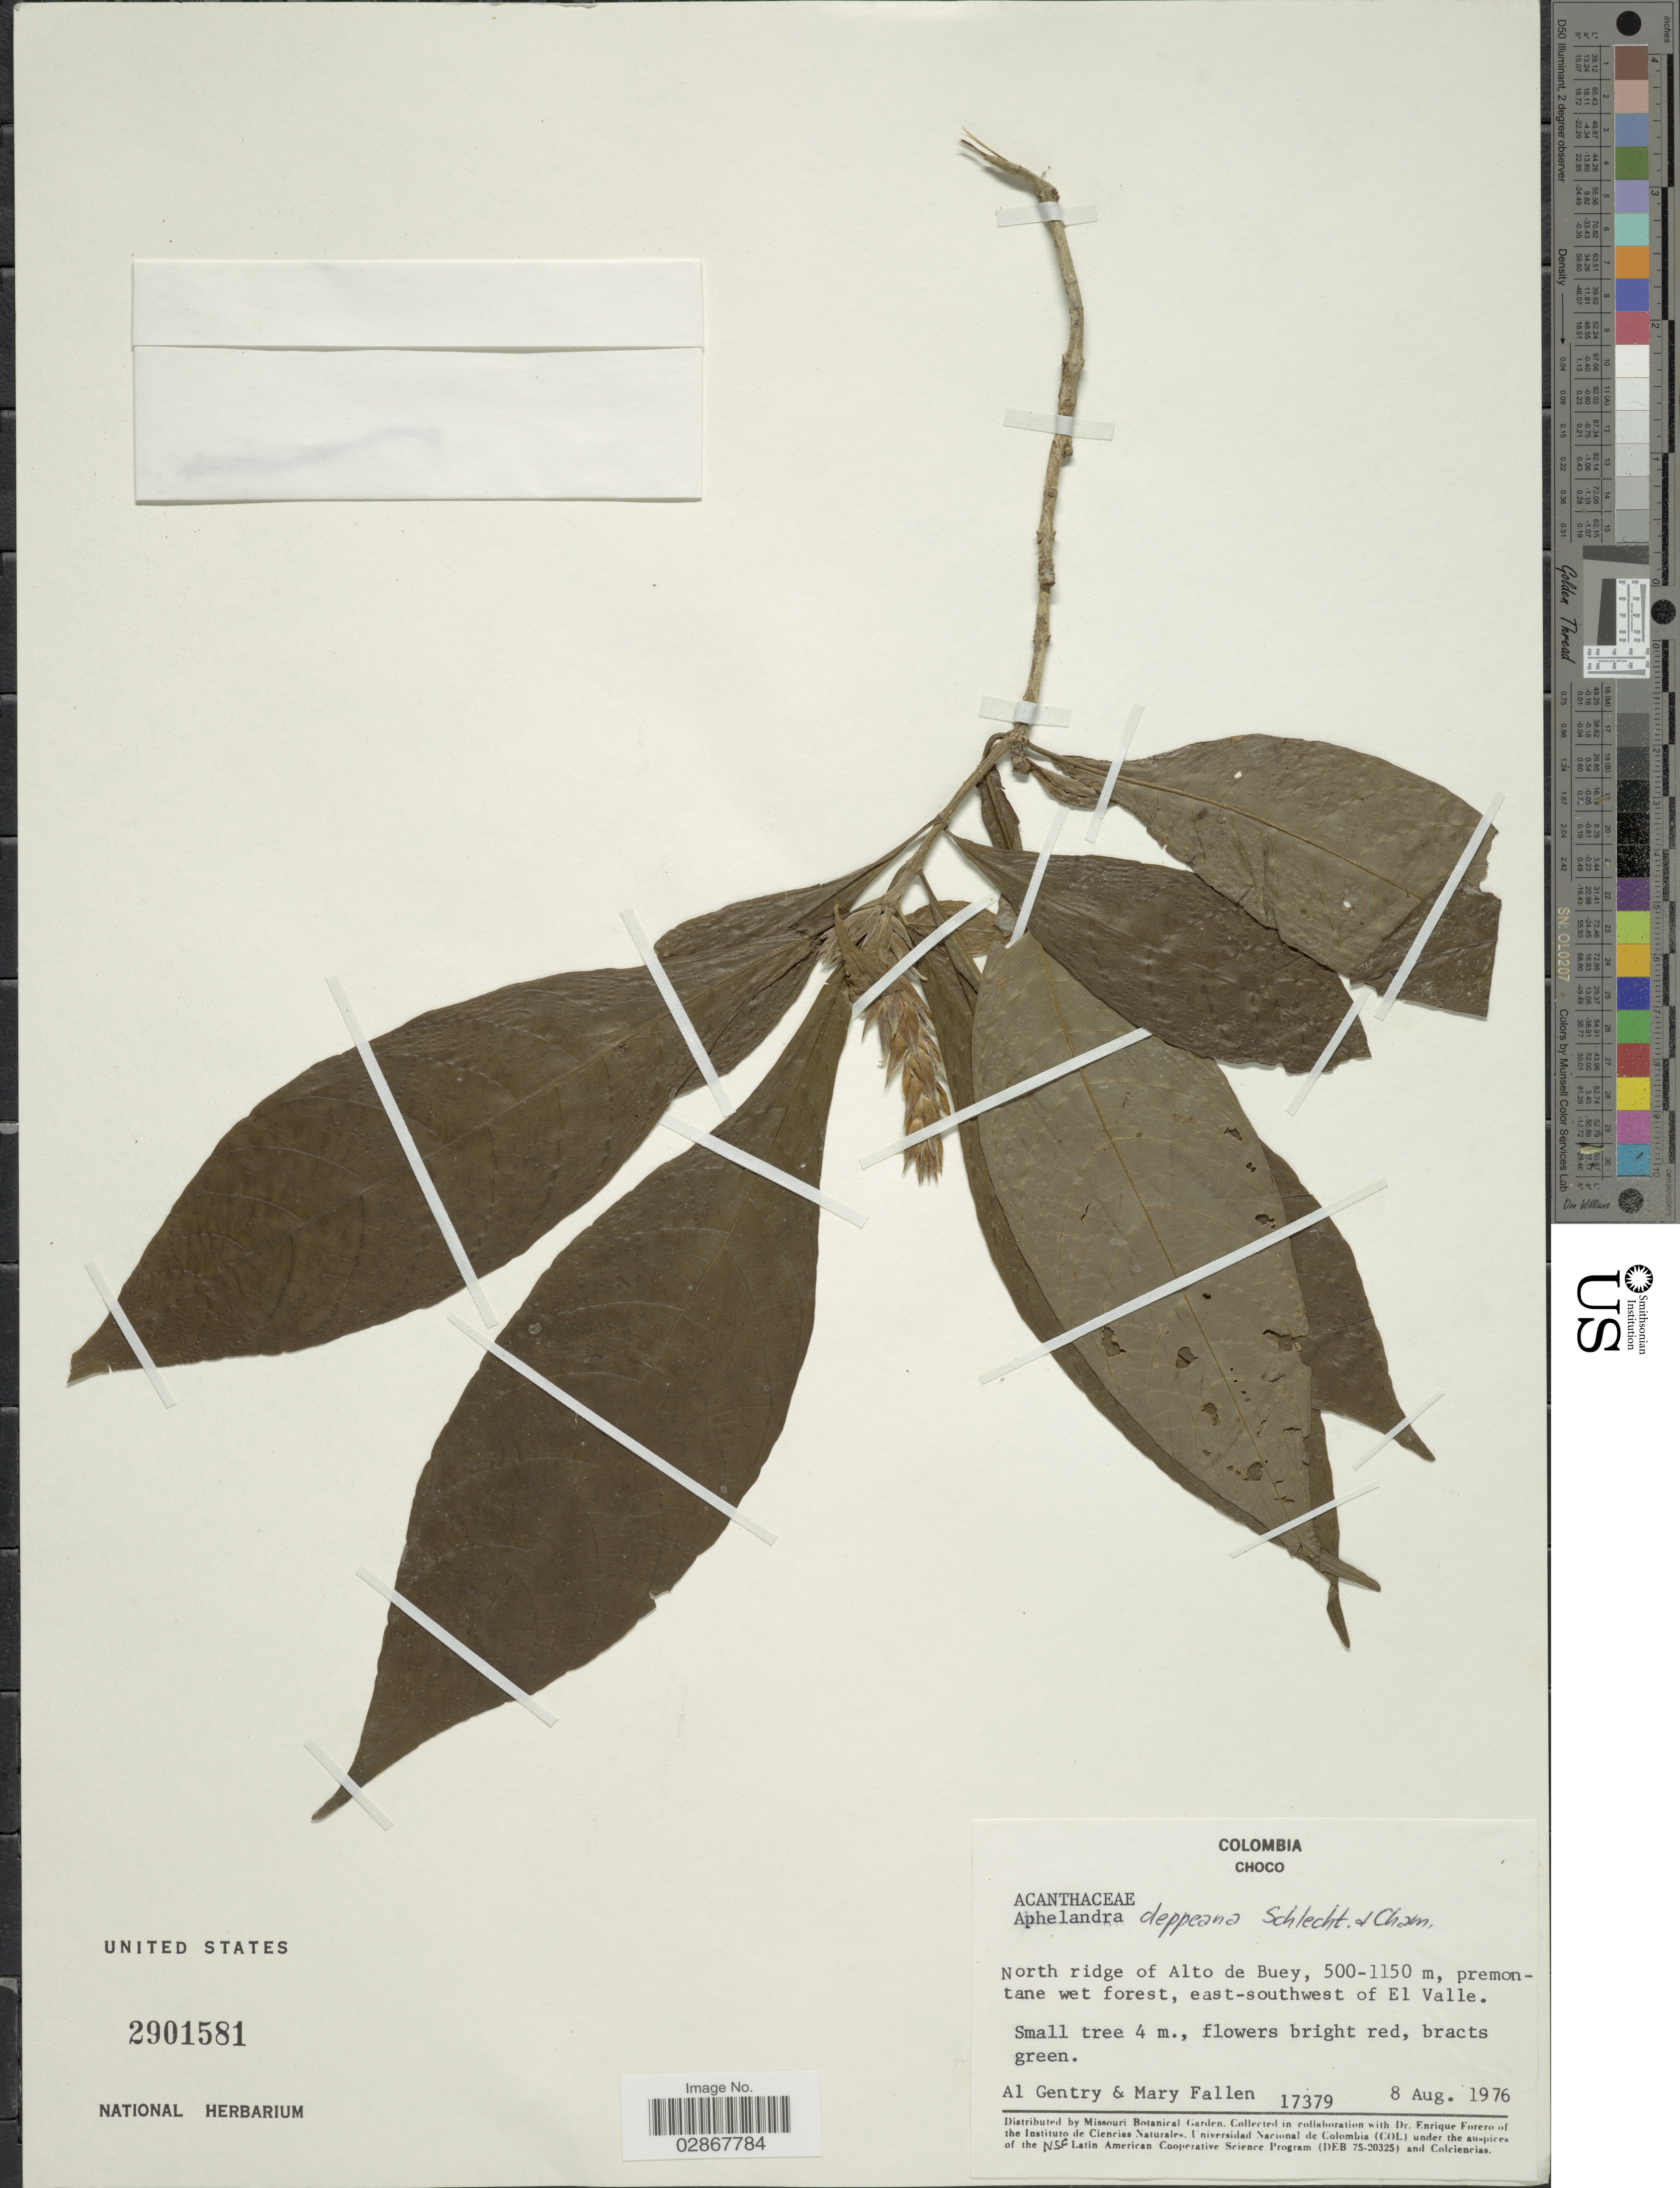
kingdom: Plantae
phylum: Tracheophyta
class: Magnoliopsida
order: Lamiales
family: Acanthaceae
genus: Aphelandra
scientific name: Aphelandra scabra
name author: (Vahl) Sm.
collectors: A. H. Gentry & M. Fallen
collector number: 17379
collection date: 1976-08-08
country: Colombia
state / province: Chocó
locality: North ridge of Alto de Alto de Buey, east-southwest of El Valle.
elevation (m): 500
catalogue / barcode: US 2901581